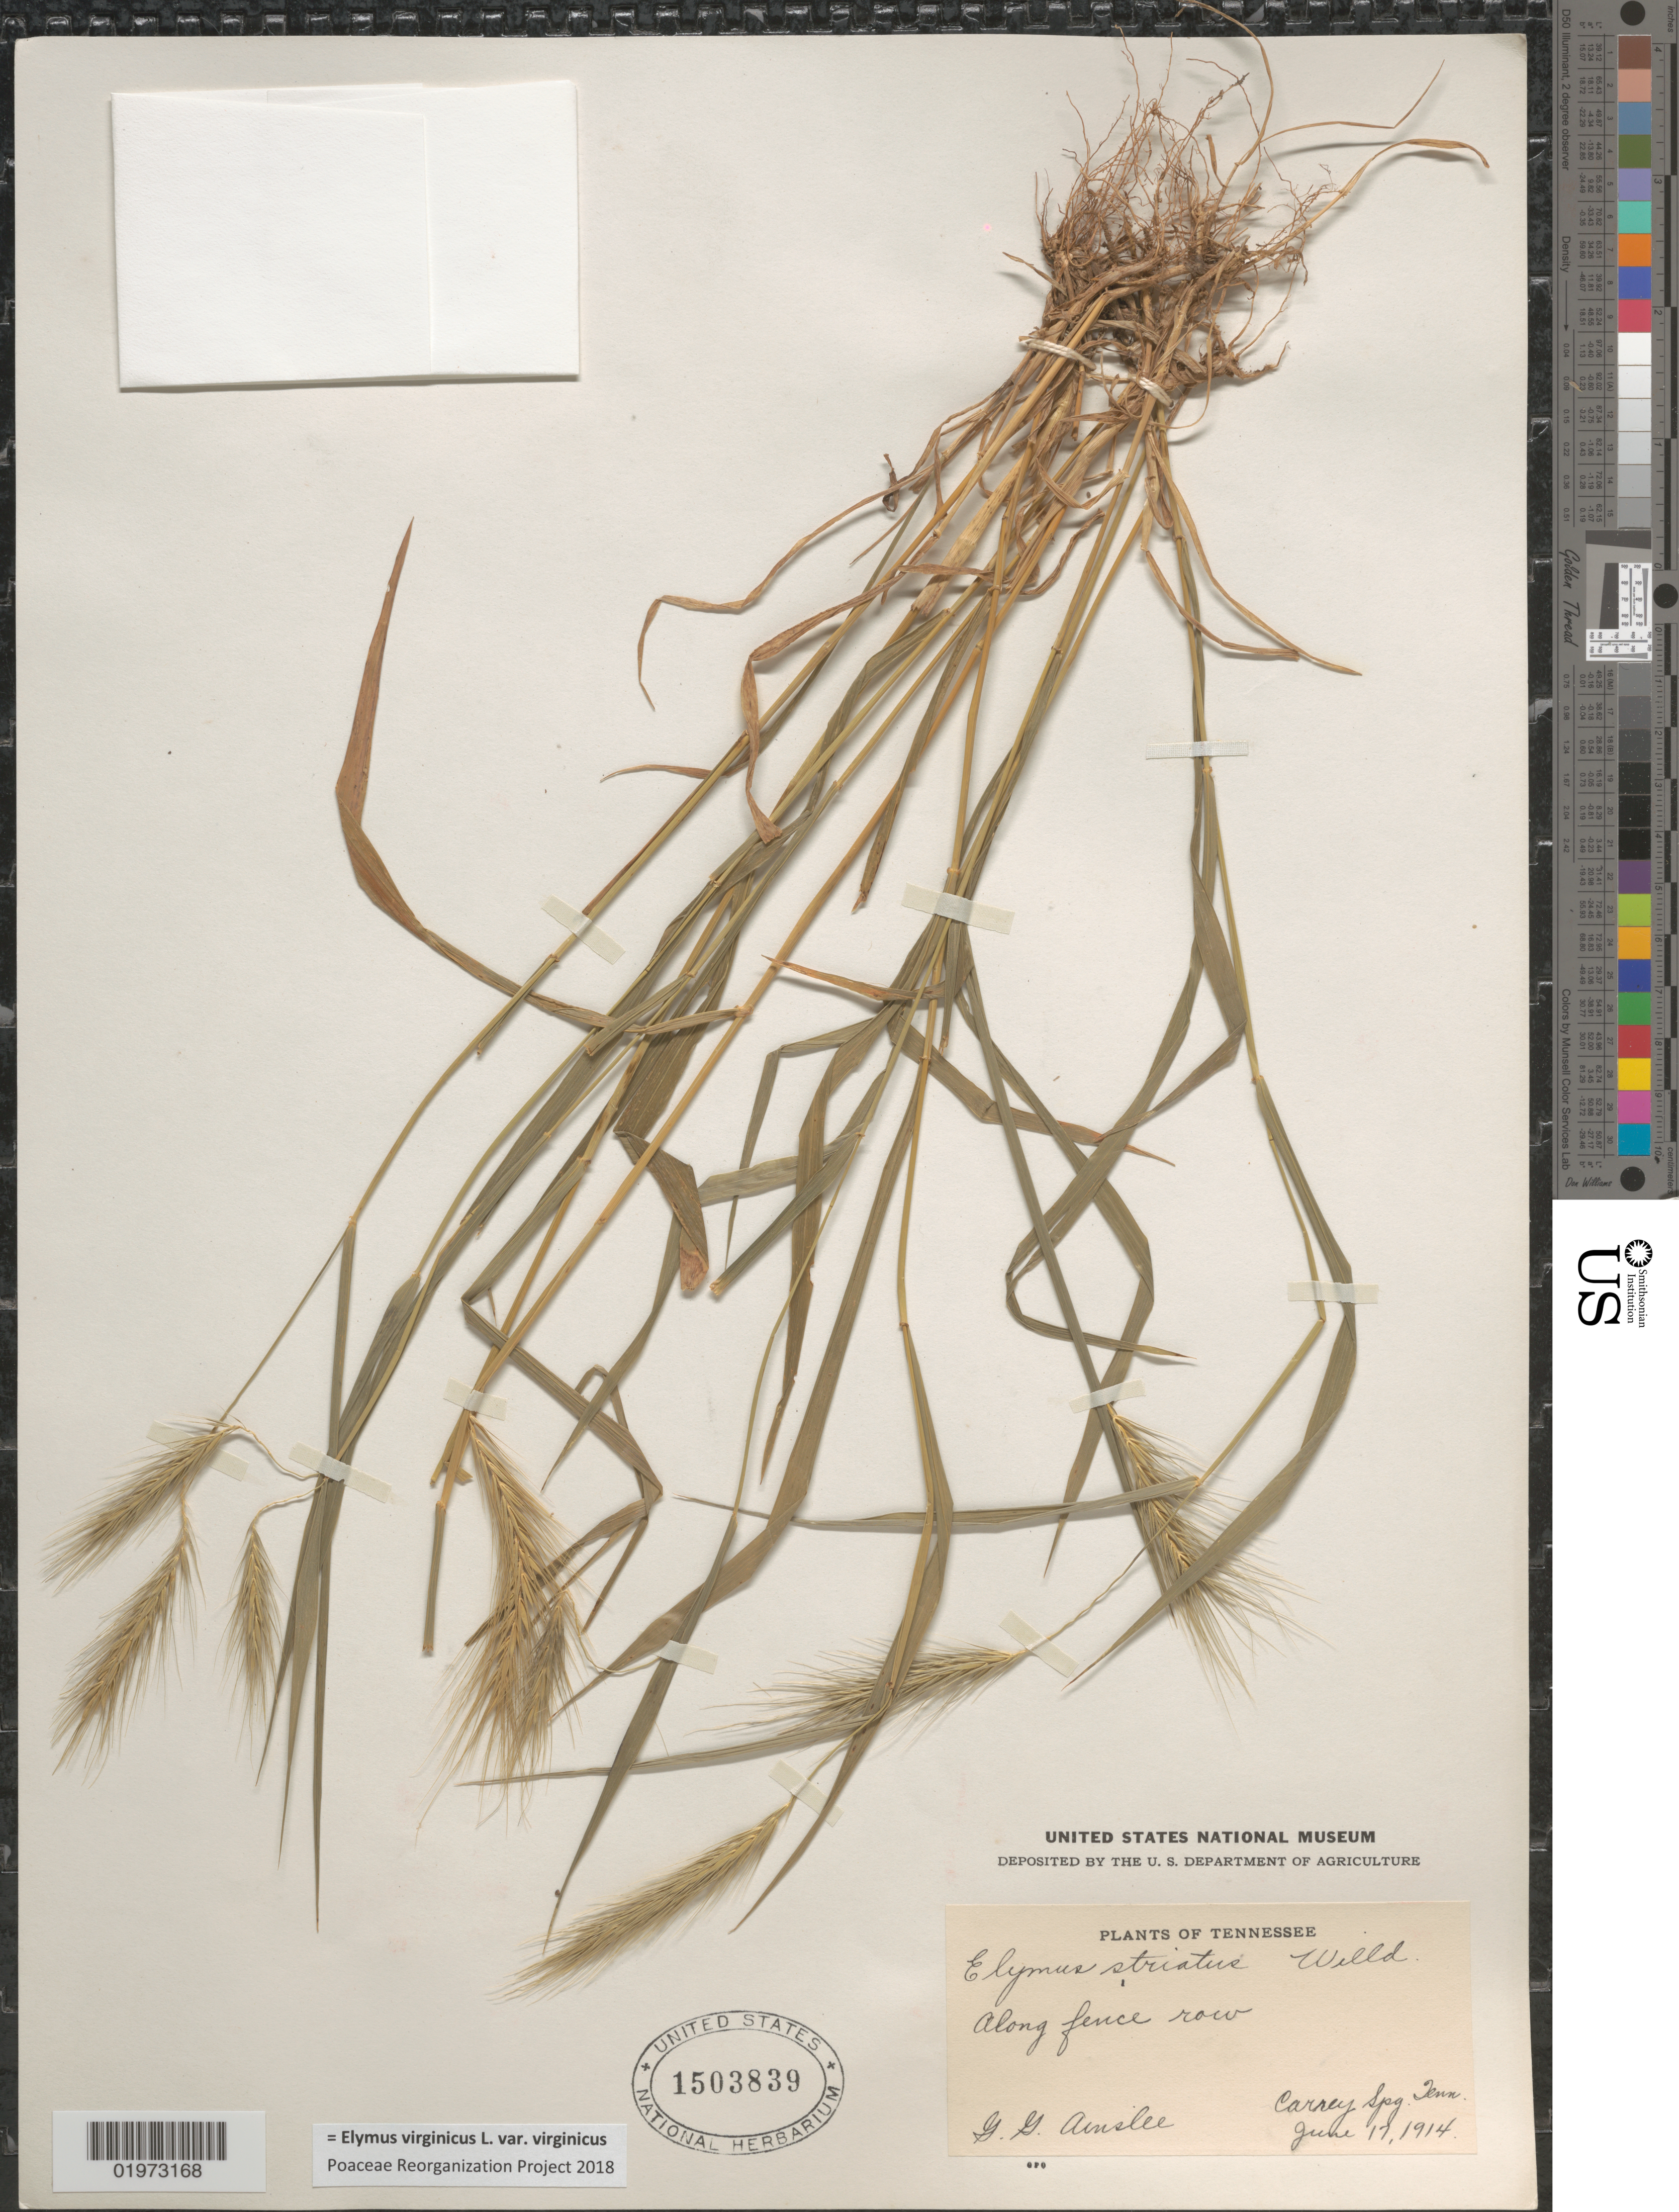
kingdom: Plantae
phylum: Tracheophyta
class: Liliopsida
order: Poales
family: Poaceae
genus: Elymus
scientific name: Elymus virginicus var. virginicus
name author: L.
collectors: G. Ainslee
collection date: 1914-06-17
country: United States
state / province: Tennessee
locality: Along fence row. Carrey Spg.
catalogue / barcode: US 1503839